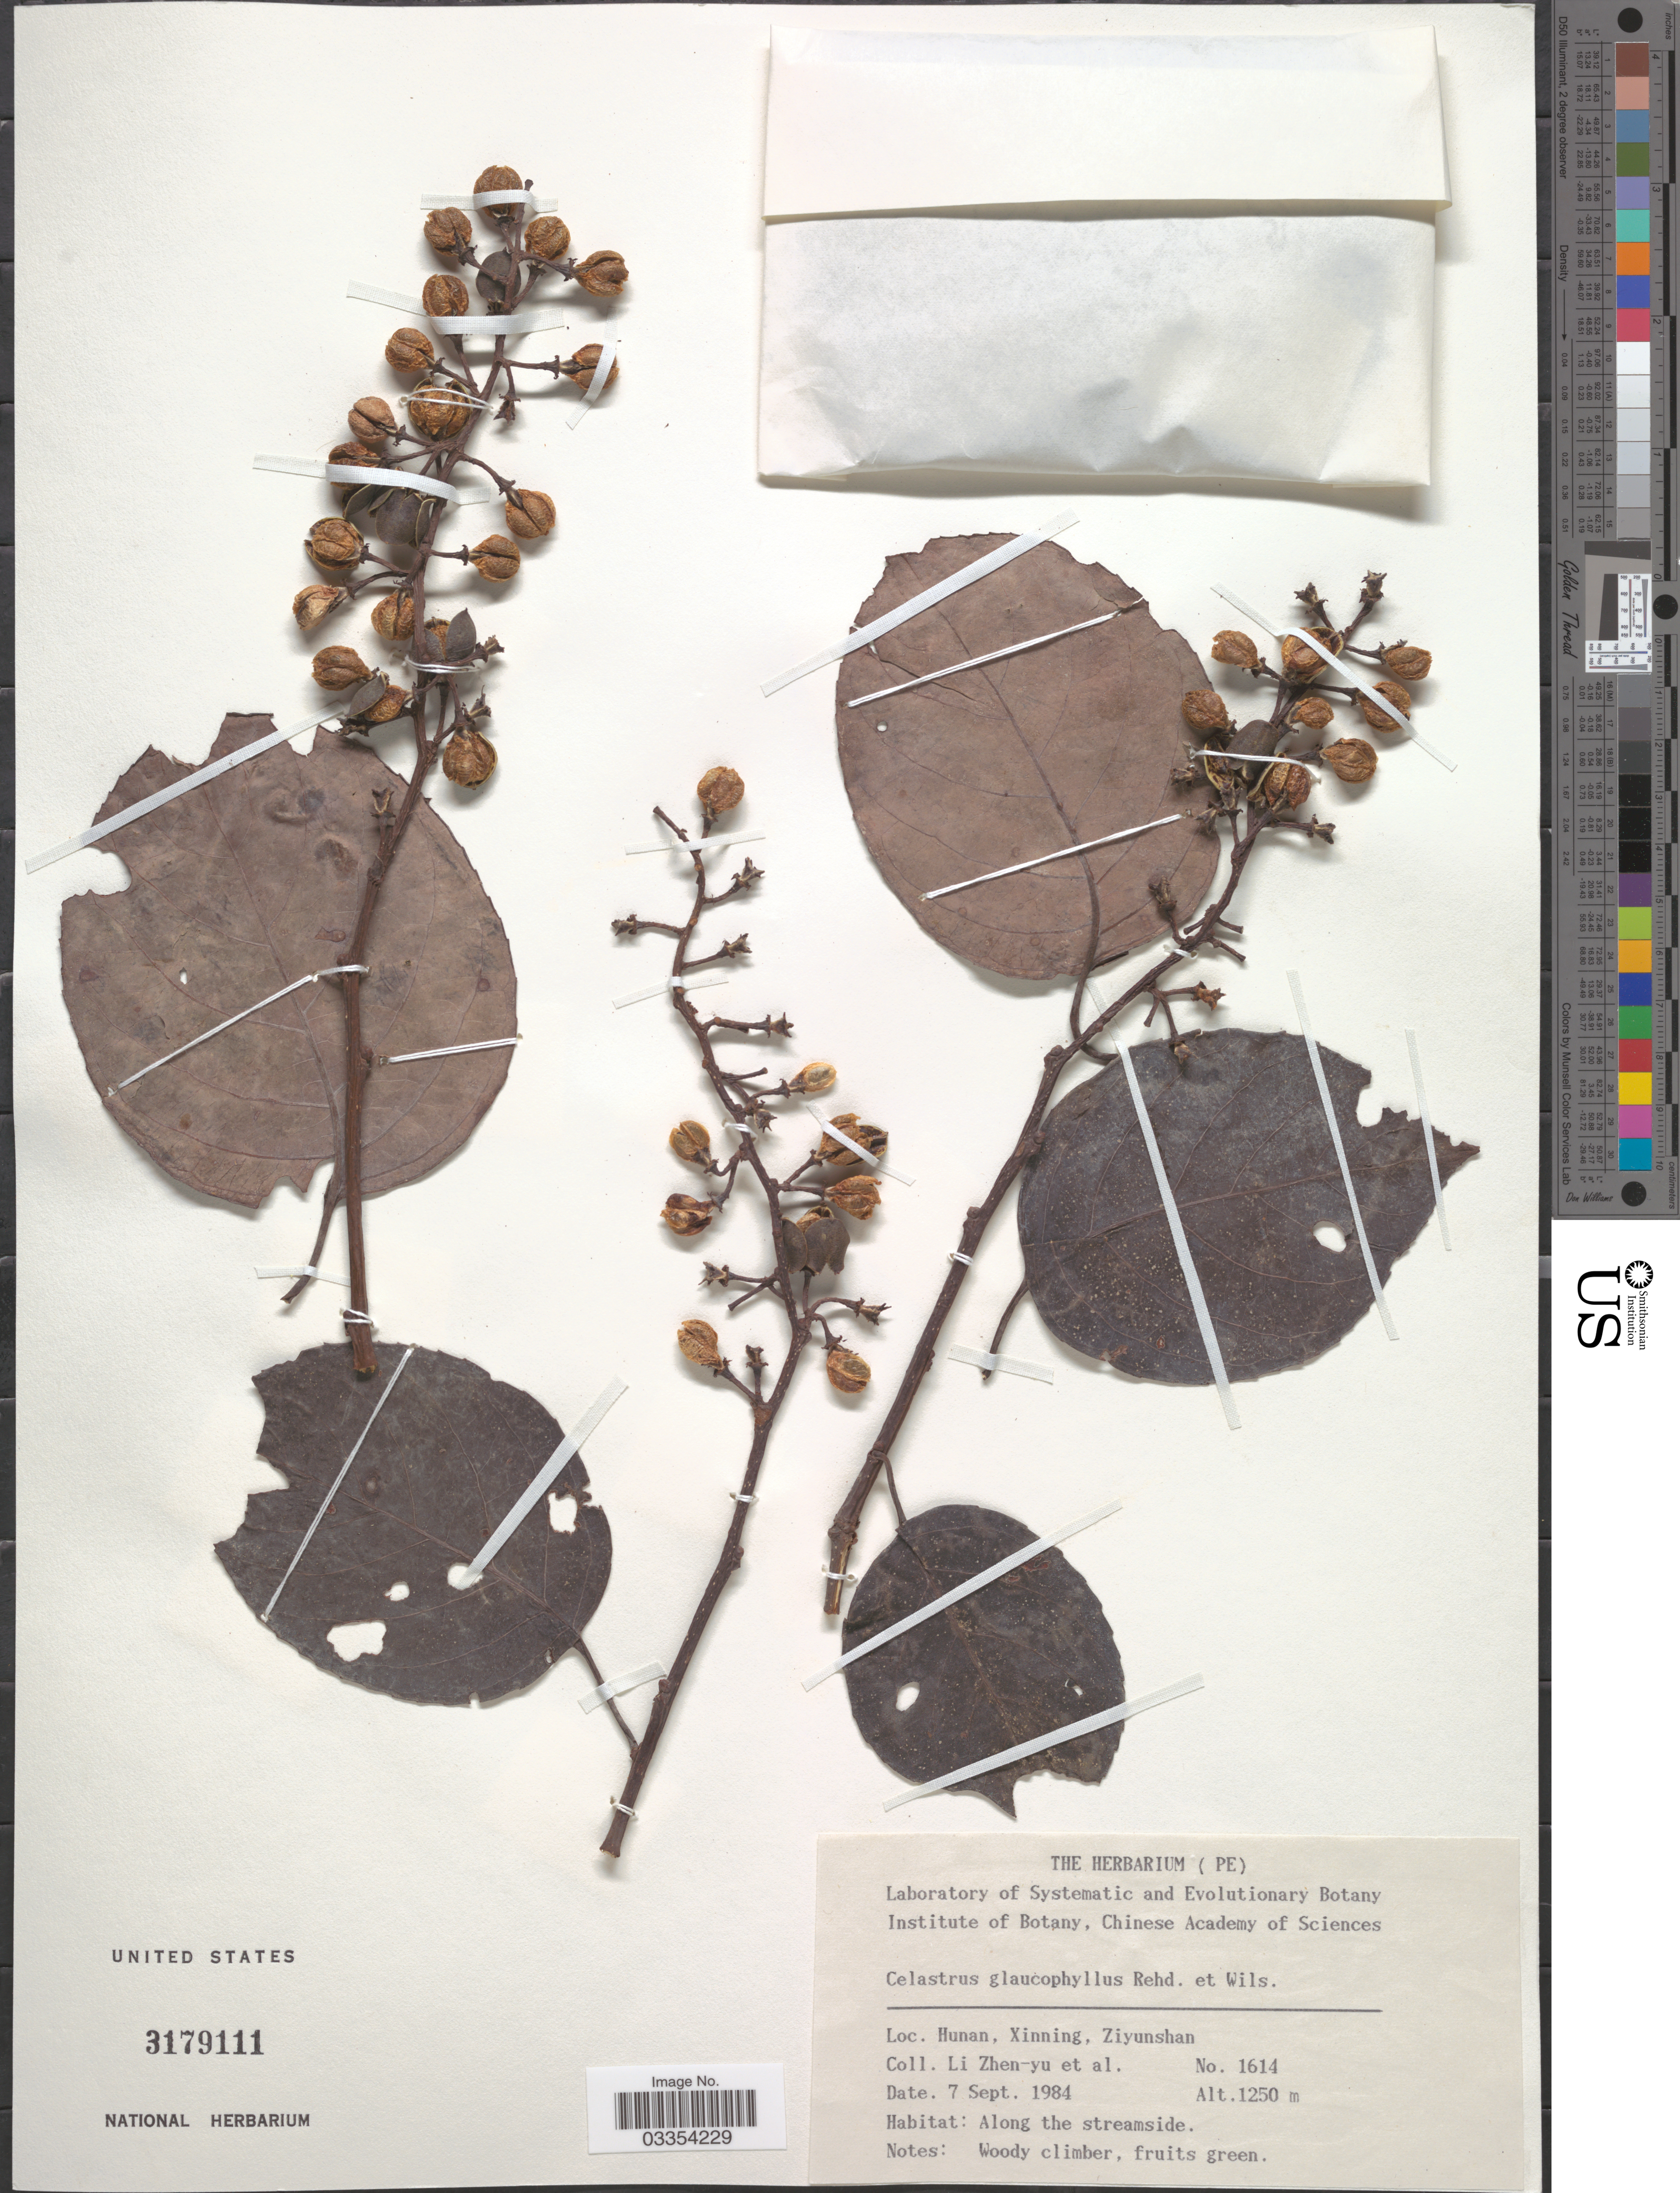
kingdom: Plantae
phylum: Tracheophyta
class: Magnoliopsida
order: Celastrales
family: Celastraceae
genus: Celastrus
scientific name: Celastrus glaucophyllus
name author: Rehder & E.H. Wilson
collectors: Z. Y. Li & et al.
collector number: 1614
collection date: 1984-09-07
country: China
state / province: Hunan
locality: Xinning, Ziyunshan.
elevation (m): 1250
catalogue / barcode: US 3179111